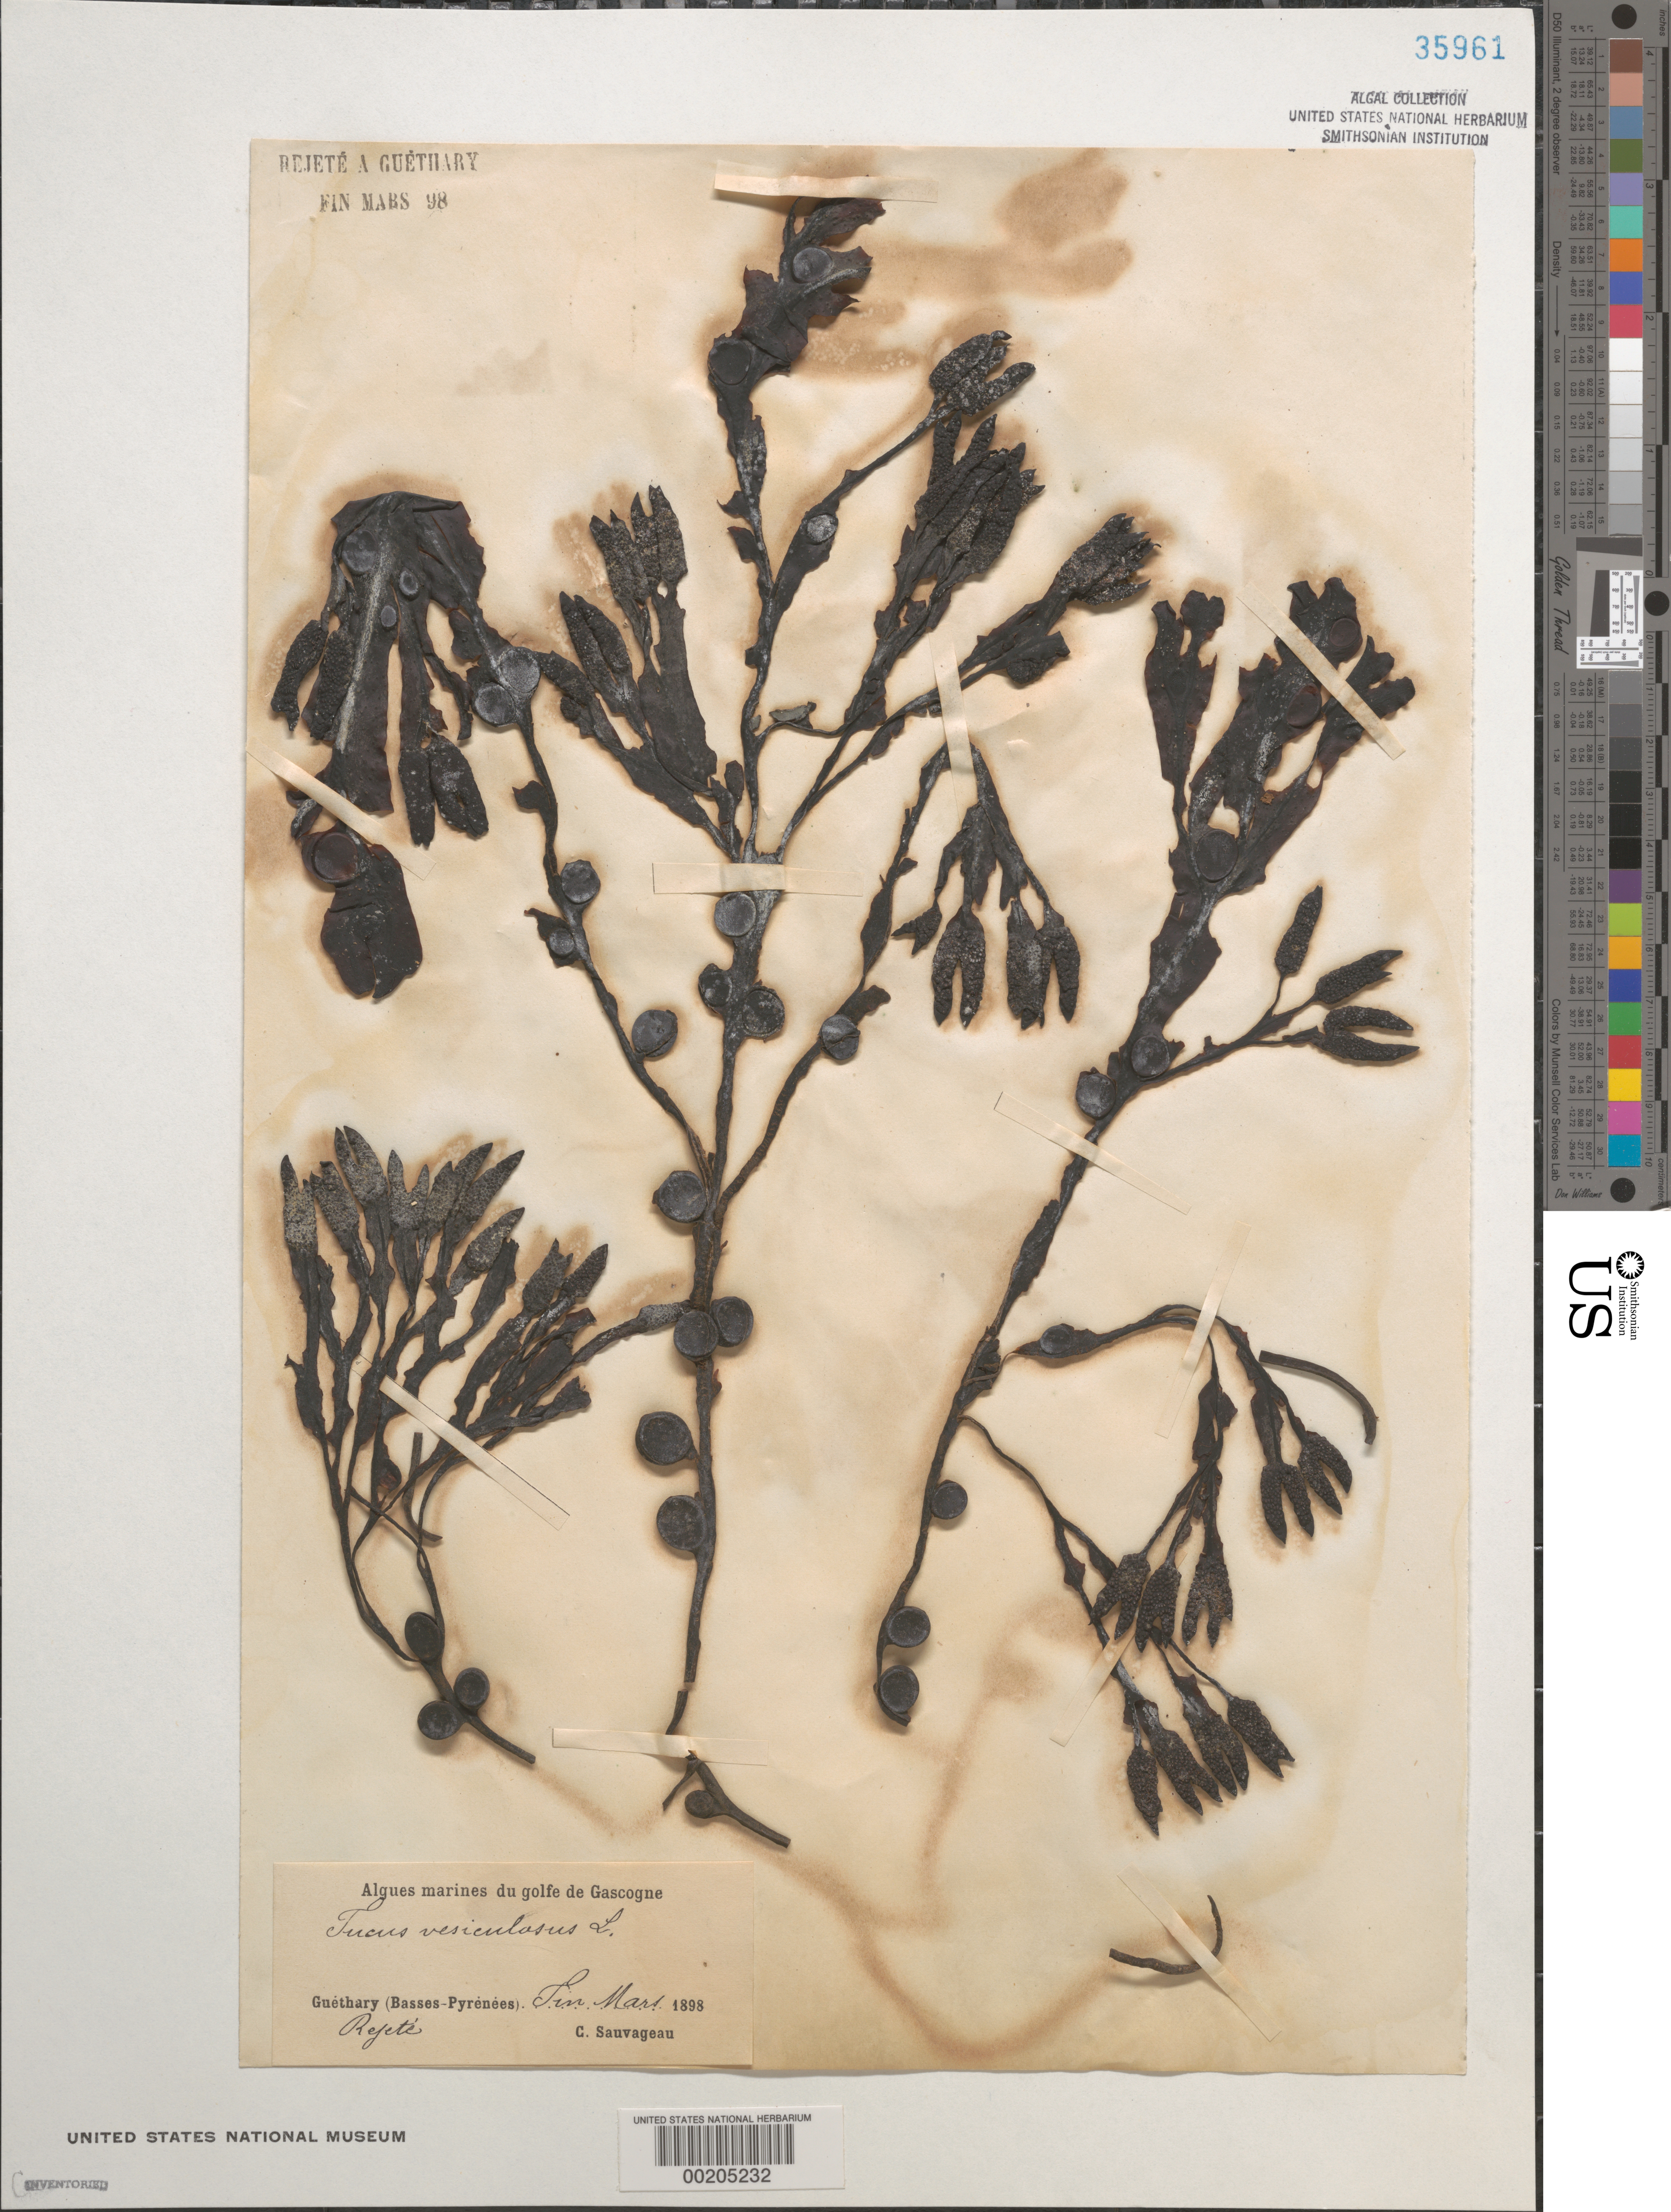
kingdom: Chromista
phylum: Ochrophyta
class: Phaeophyceae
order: Fucales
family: Fucaceae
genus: Fucus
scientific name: Fucus vesiculosus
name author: L.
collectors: C. F. Sauvageau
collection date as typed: Mar 1898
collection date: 1898-03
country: France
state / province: Nouvelle-Aquitaine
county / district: Pyrénées-Atlantiques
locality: Guethary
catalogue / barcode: US 35961